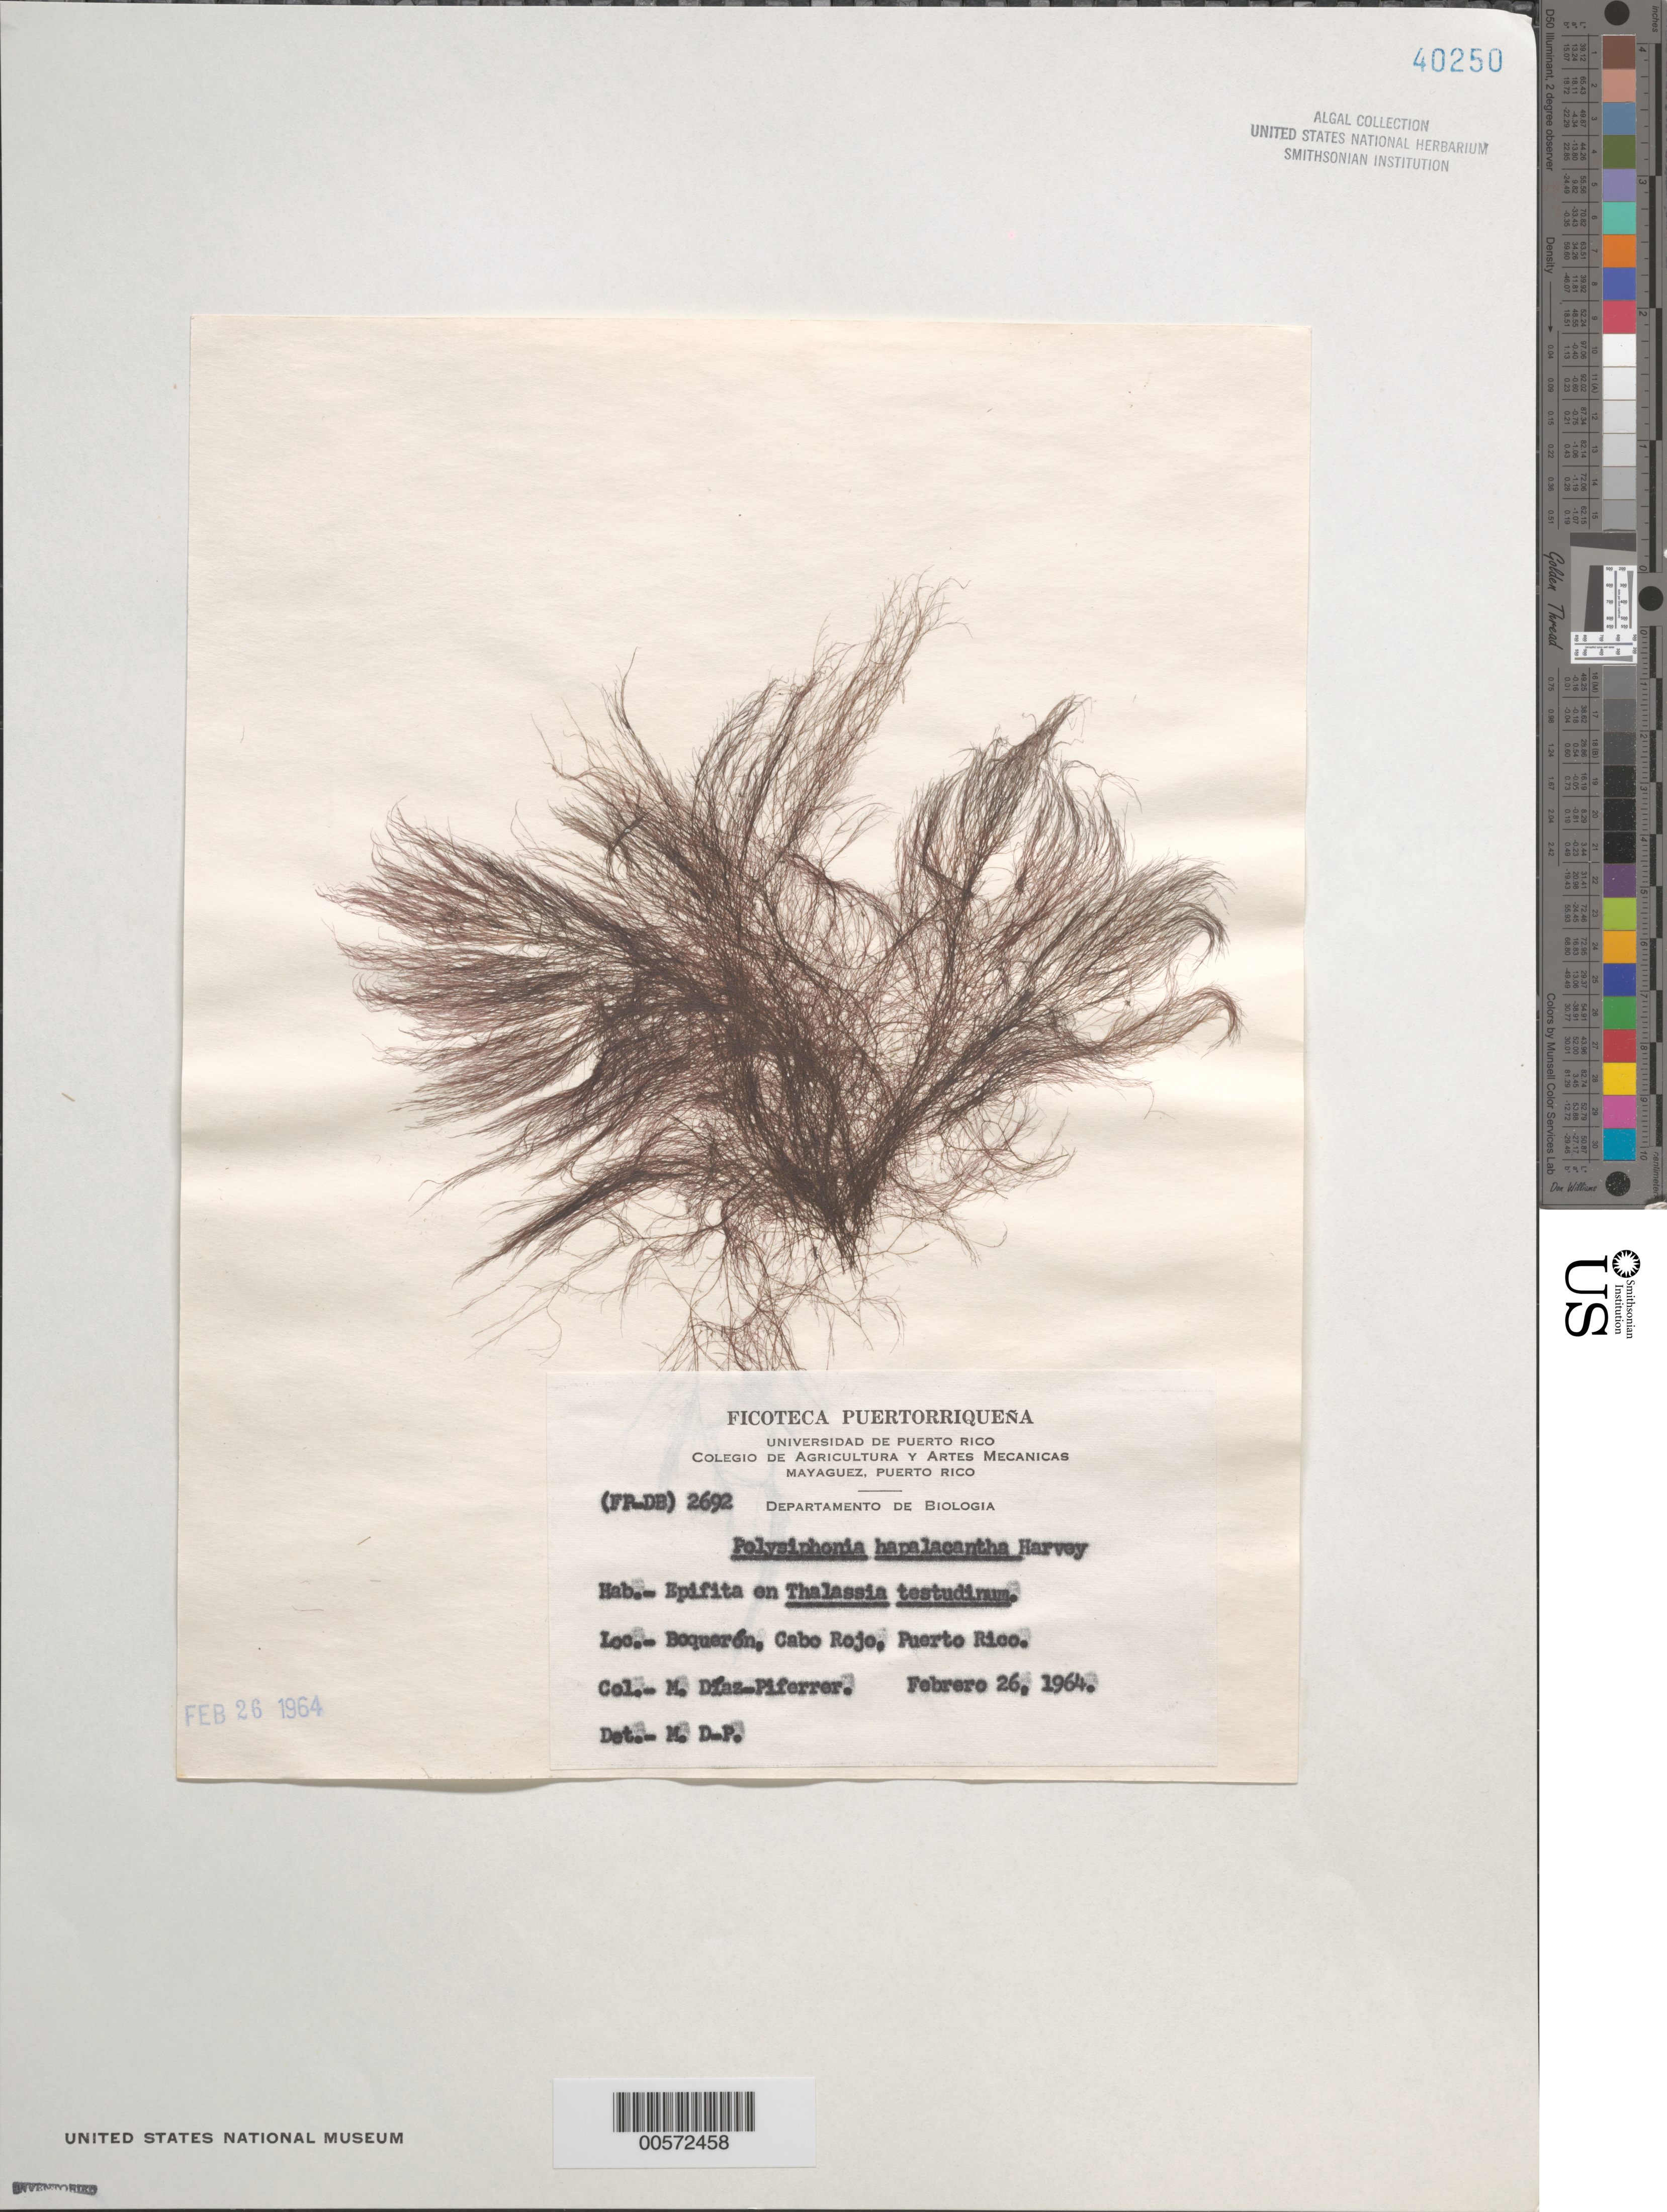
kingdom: Plantae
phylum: Rhodophyta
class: Florideophyceae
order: Ceramiales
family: Rhodomelaceae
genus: Polysiphonia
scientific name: Polysiphonia hapalacantha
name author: Harv.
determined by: Diaz-Piferrer, M.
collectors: M. Diaz-Piferrer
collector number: (fp-db) 2692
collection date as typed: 26 Feb 1964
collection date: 1964-02-26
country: Puerto Rico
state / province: Cabo Rojo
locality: Boqueron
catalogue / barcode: US 40250